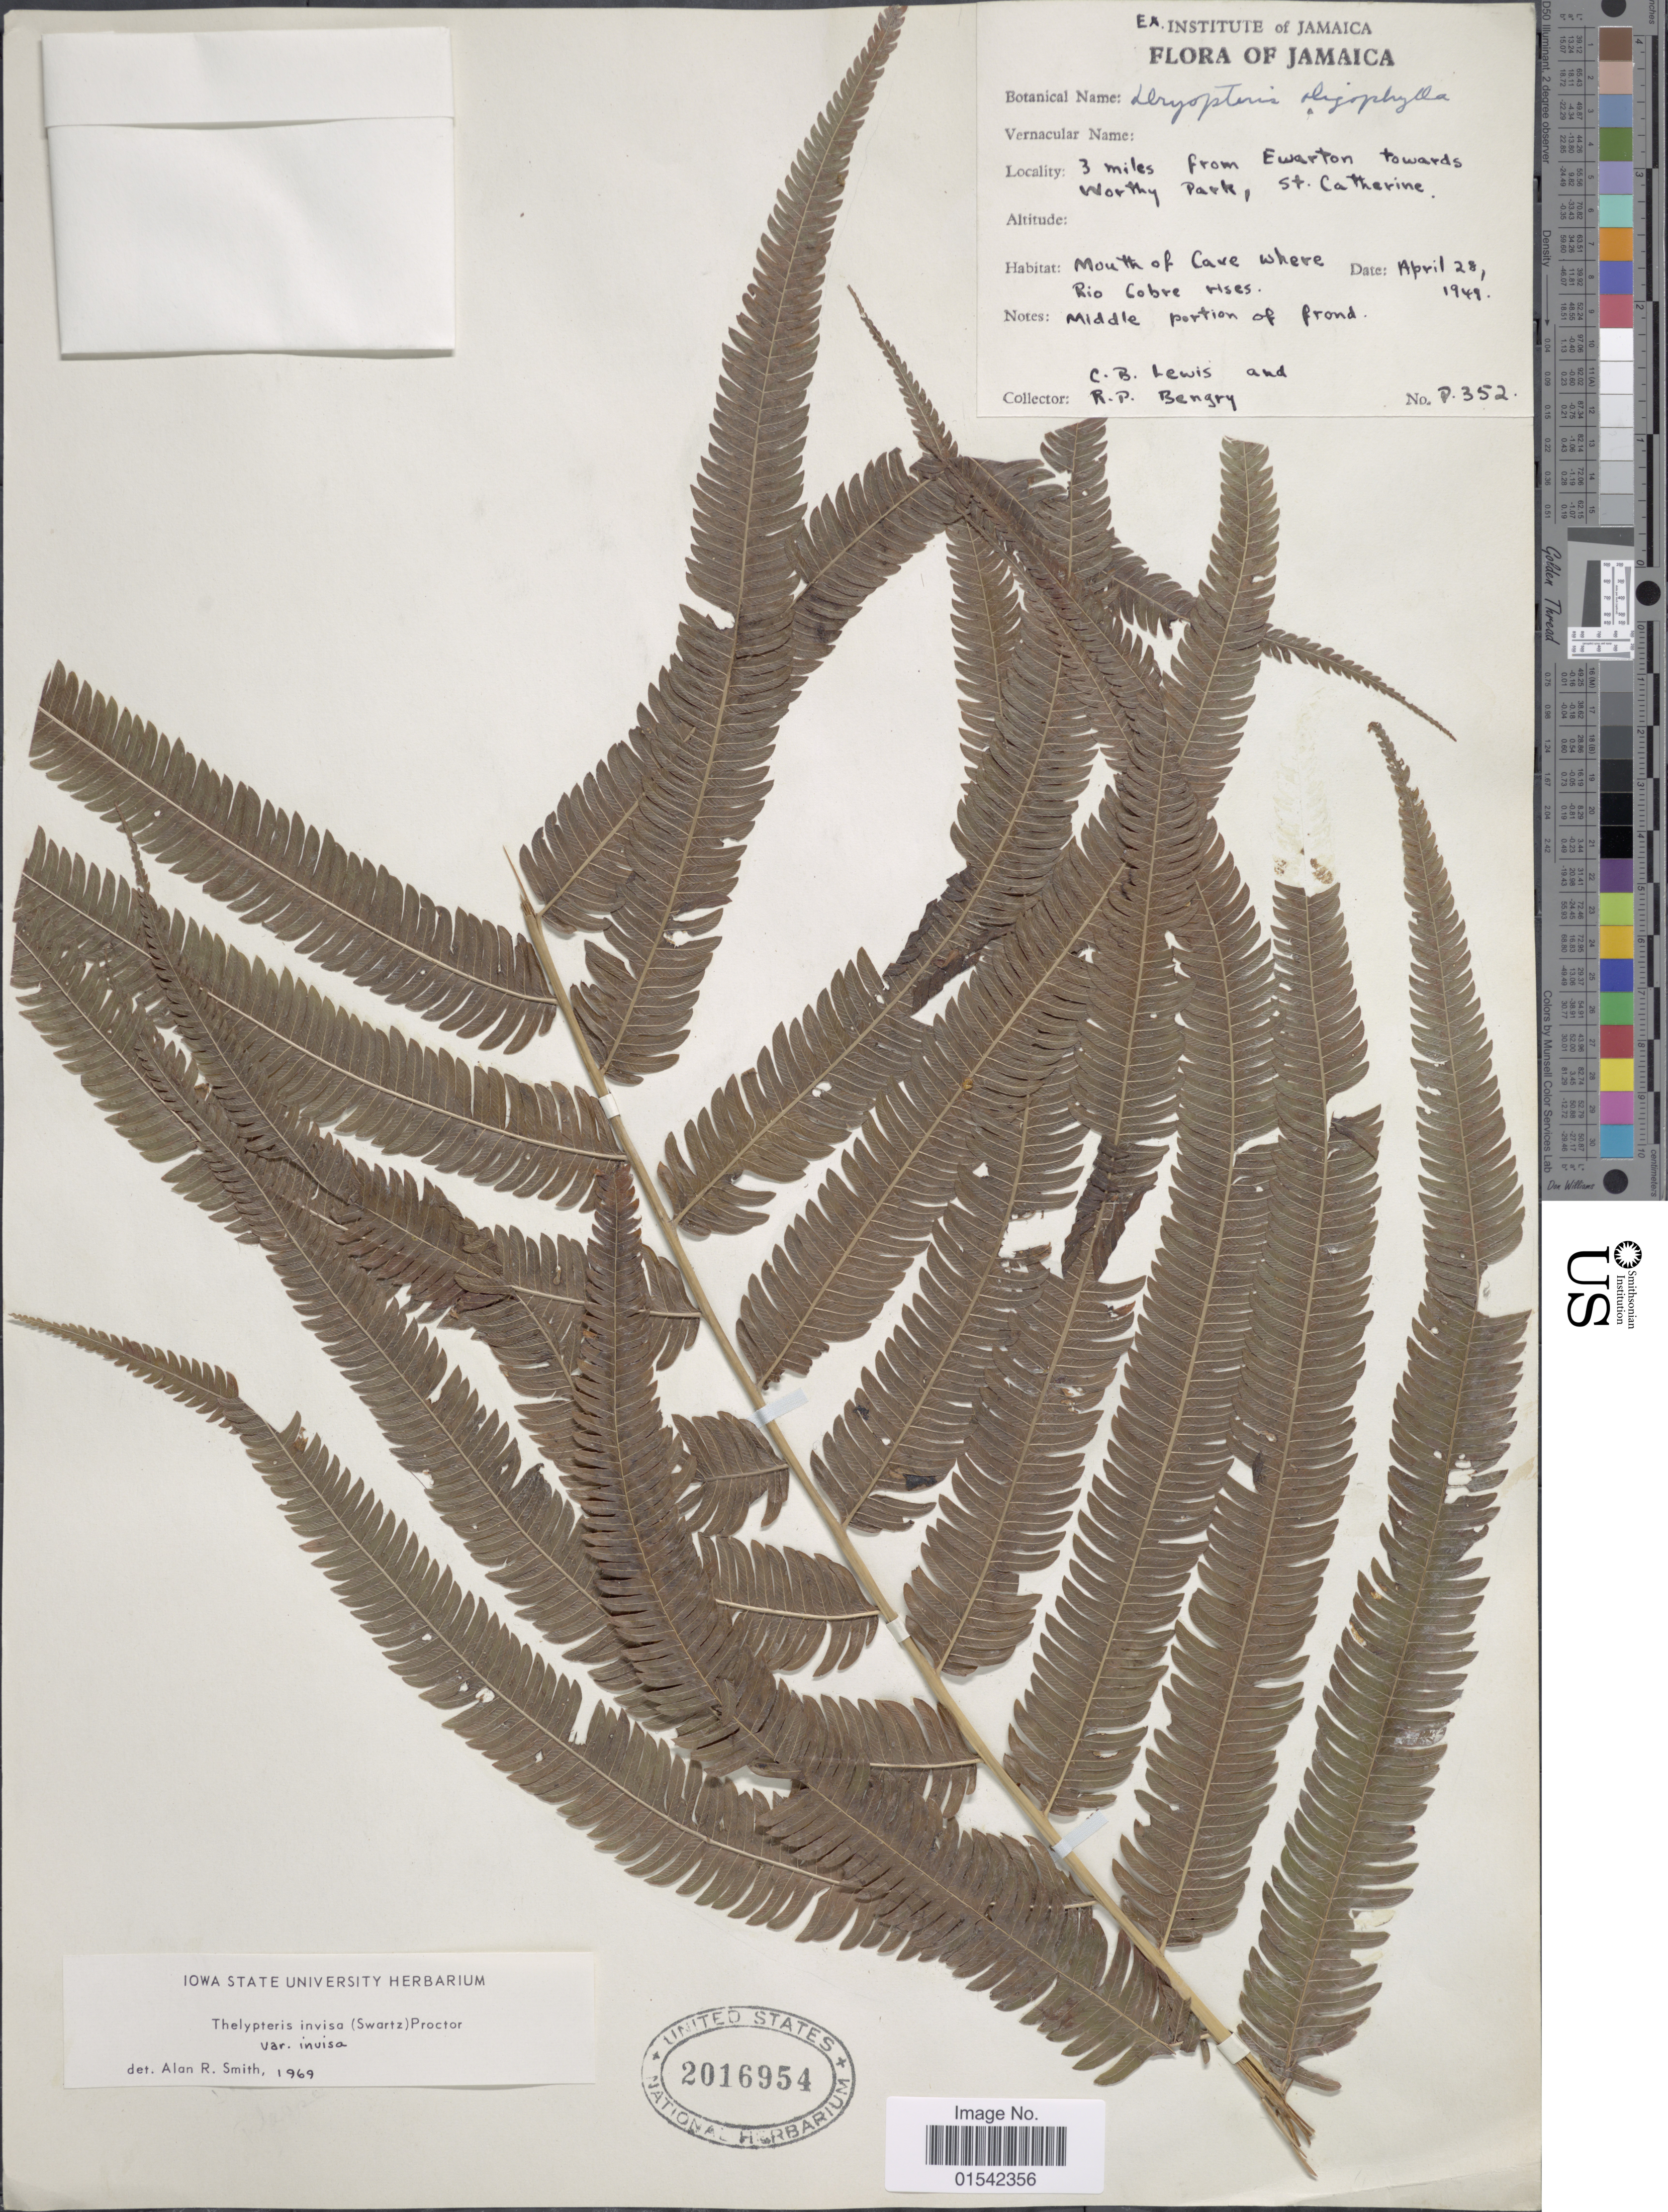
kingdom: Plantae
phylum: Tracheophyta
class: Polypodiopsida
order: Polypodiales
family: Thelypteridaceae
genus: Cyclosorus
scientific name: Cyclosorus grandis (A.R. Sm.) comb. nov., ined 2015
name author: (A.R. Sm.)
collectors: C. B. Lewis & R. Bengry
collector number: P352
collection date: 1949-04-28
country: Jamaica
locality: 3 miles from Ewarton towards Worthy Park, St. Catherine, Mouth of Cave where Rio Cobre rises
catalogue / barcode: US 2016954